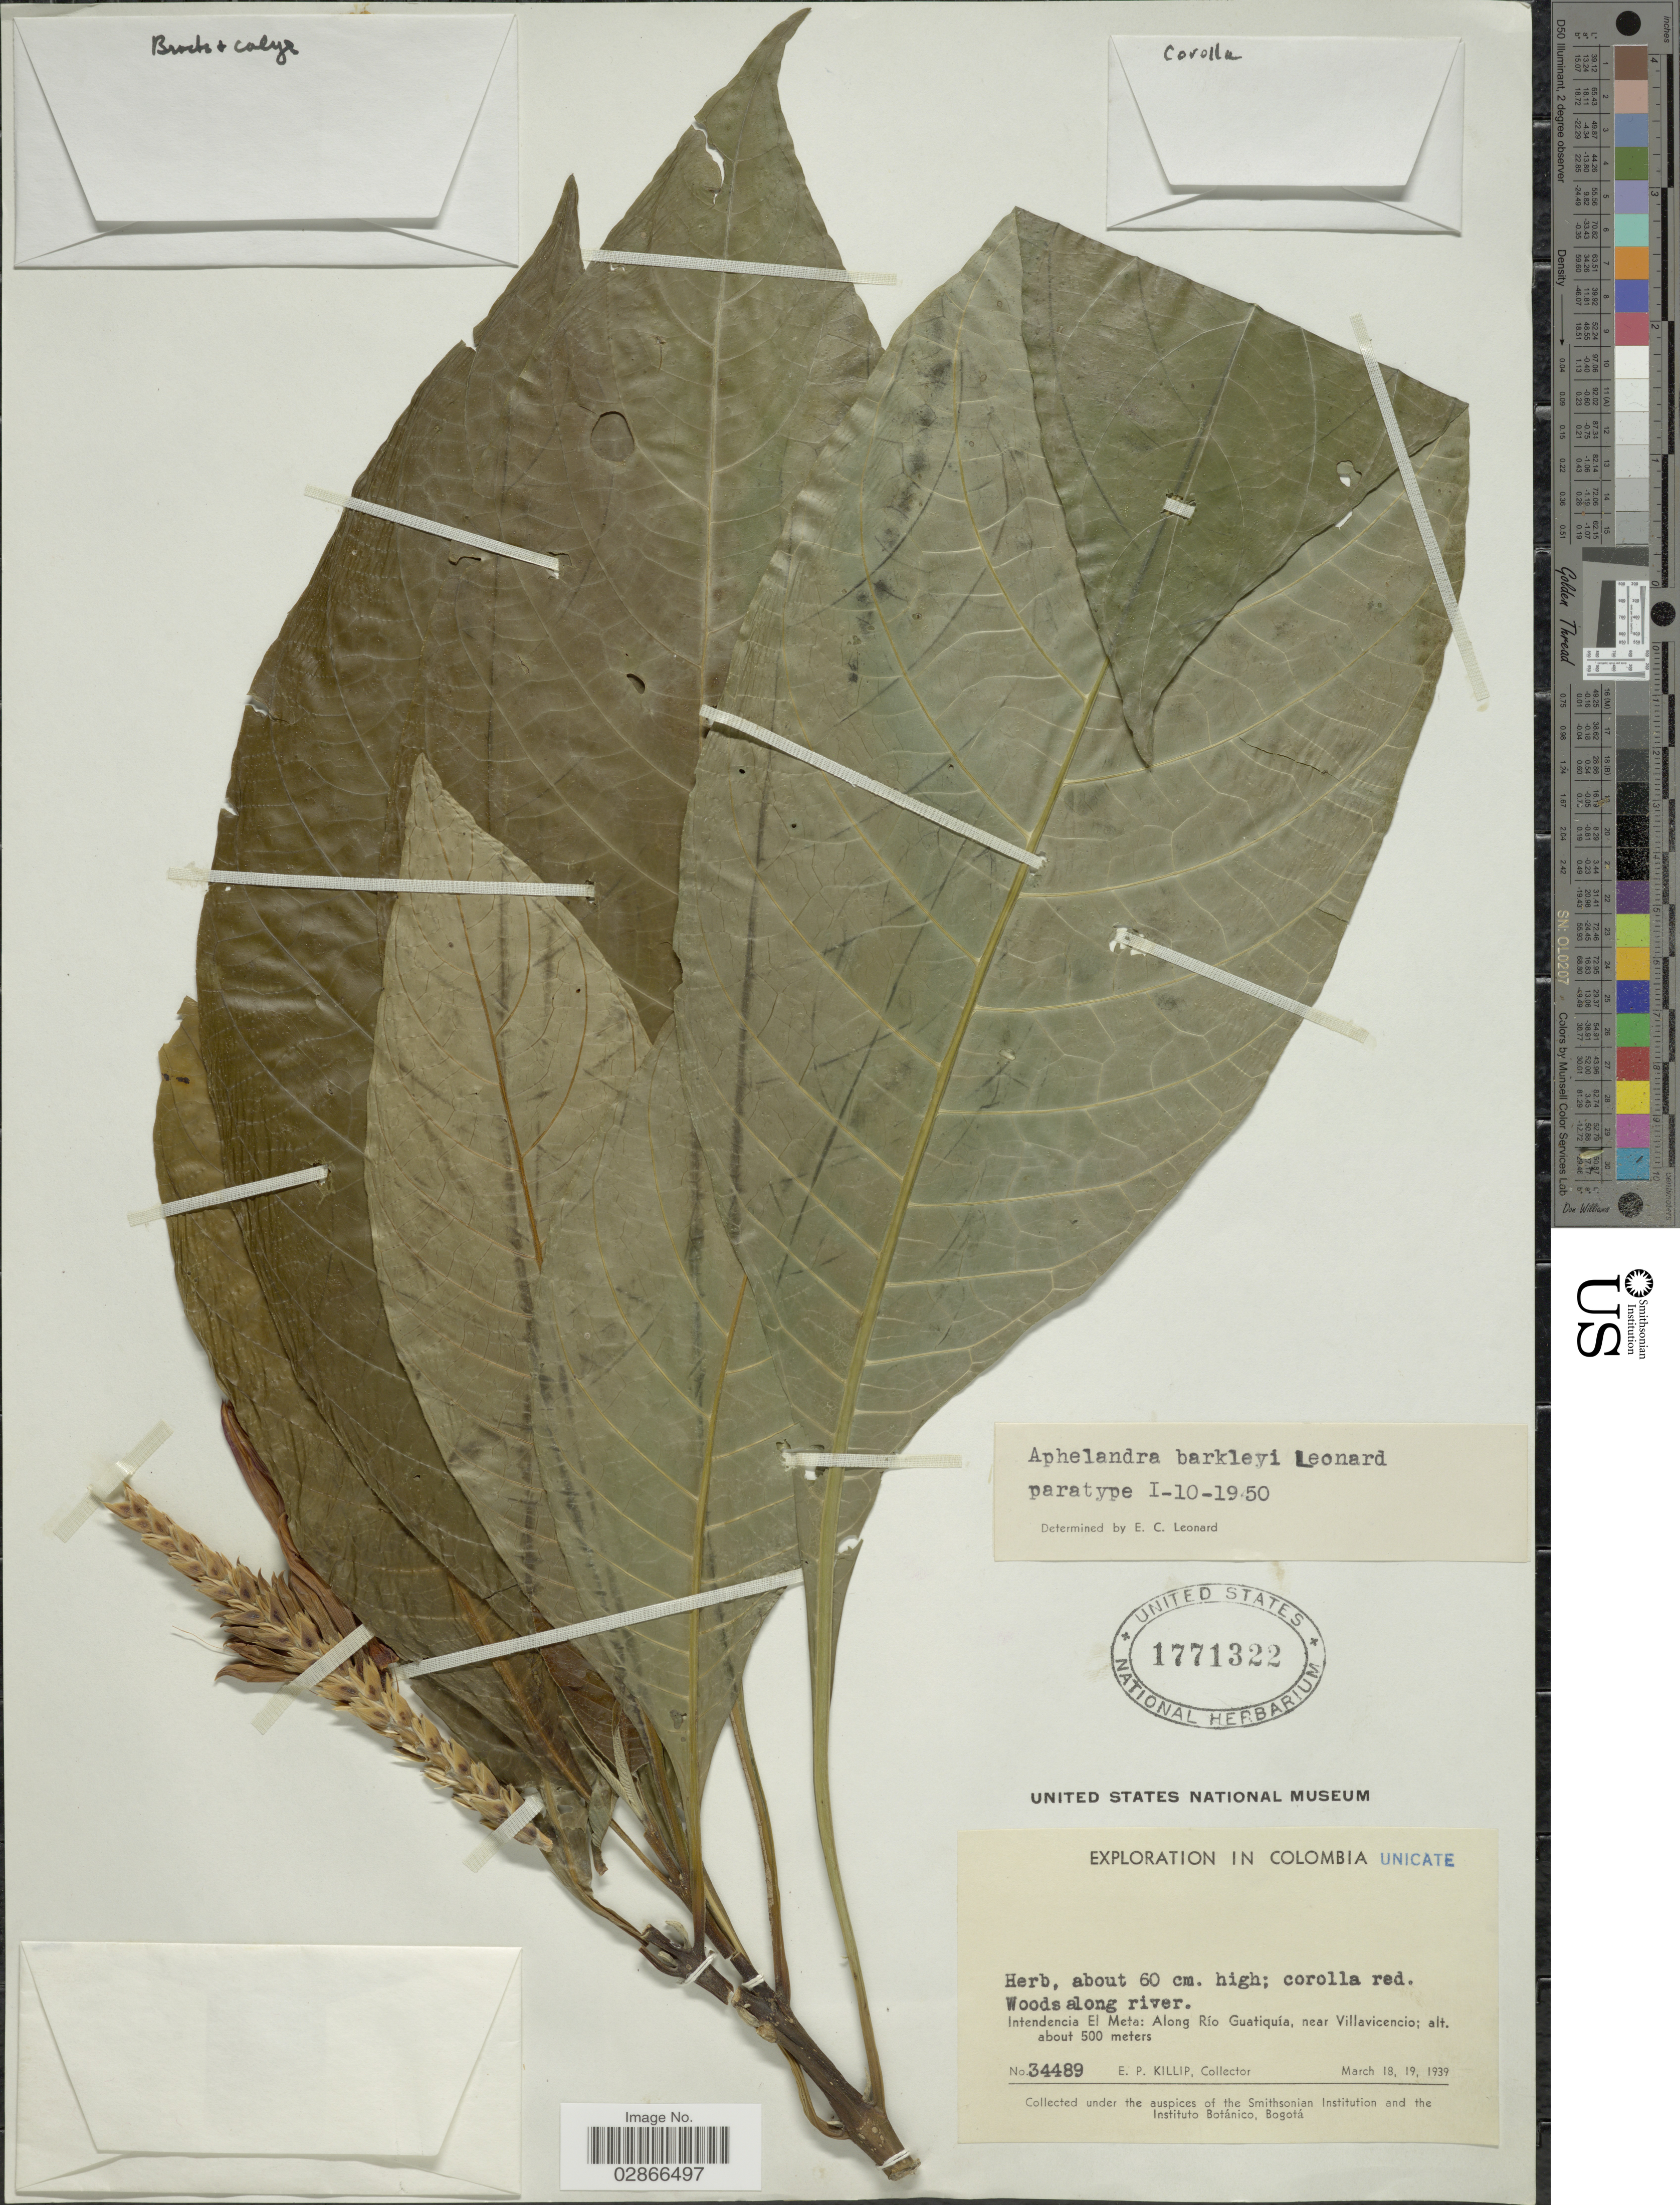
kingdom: Plantae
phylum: Tracheophyta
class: Magnoliopsida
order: Lamiales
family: Acanthaceae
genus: Aphelandra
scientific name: Aphelandra barkleyi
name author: Leonard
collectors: E. P. Killip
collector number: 34489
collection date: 1939-03-18/1939-03-19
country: Colombia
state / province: Meta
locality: Intendencia El Meta: Along Río Guatiquía, near Villavicencio.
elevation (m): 500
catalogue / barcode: US 1771322